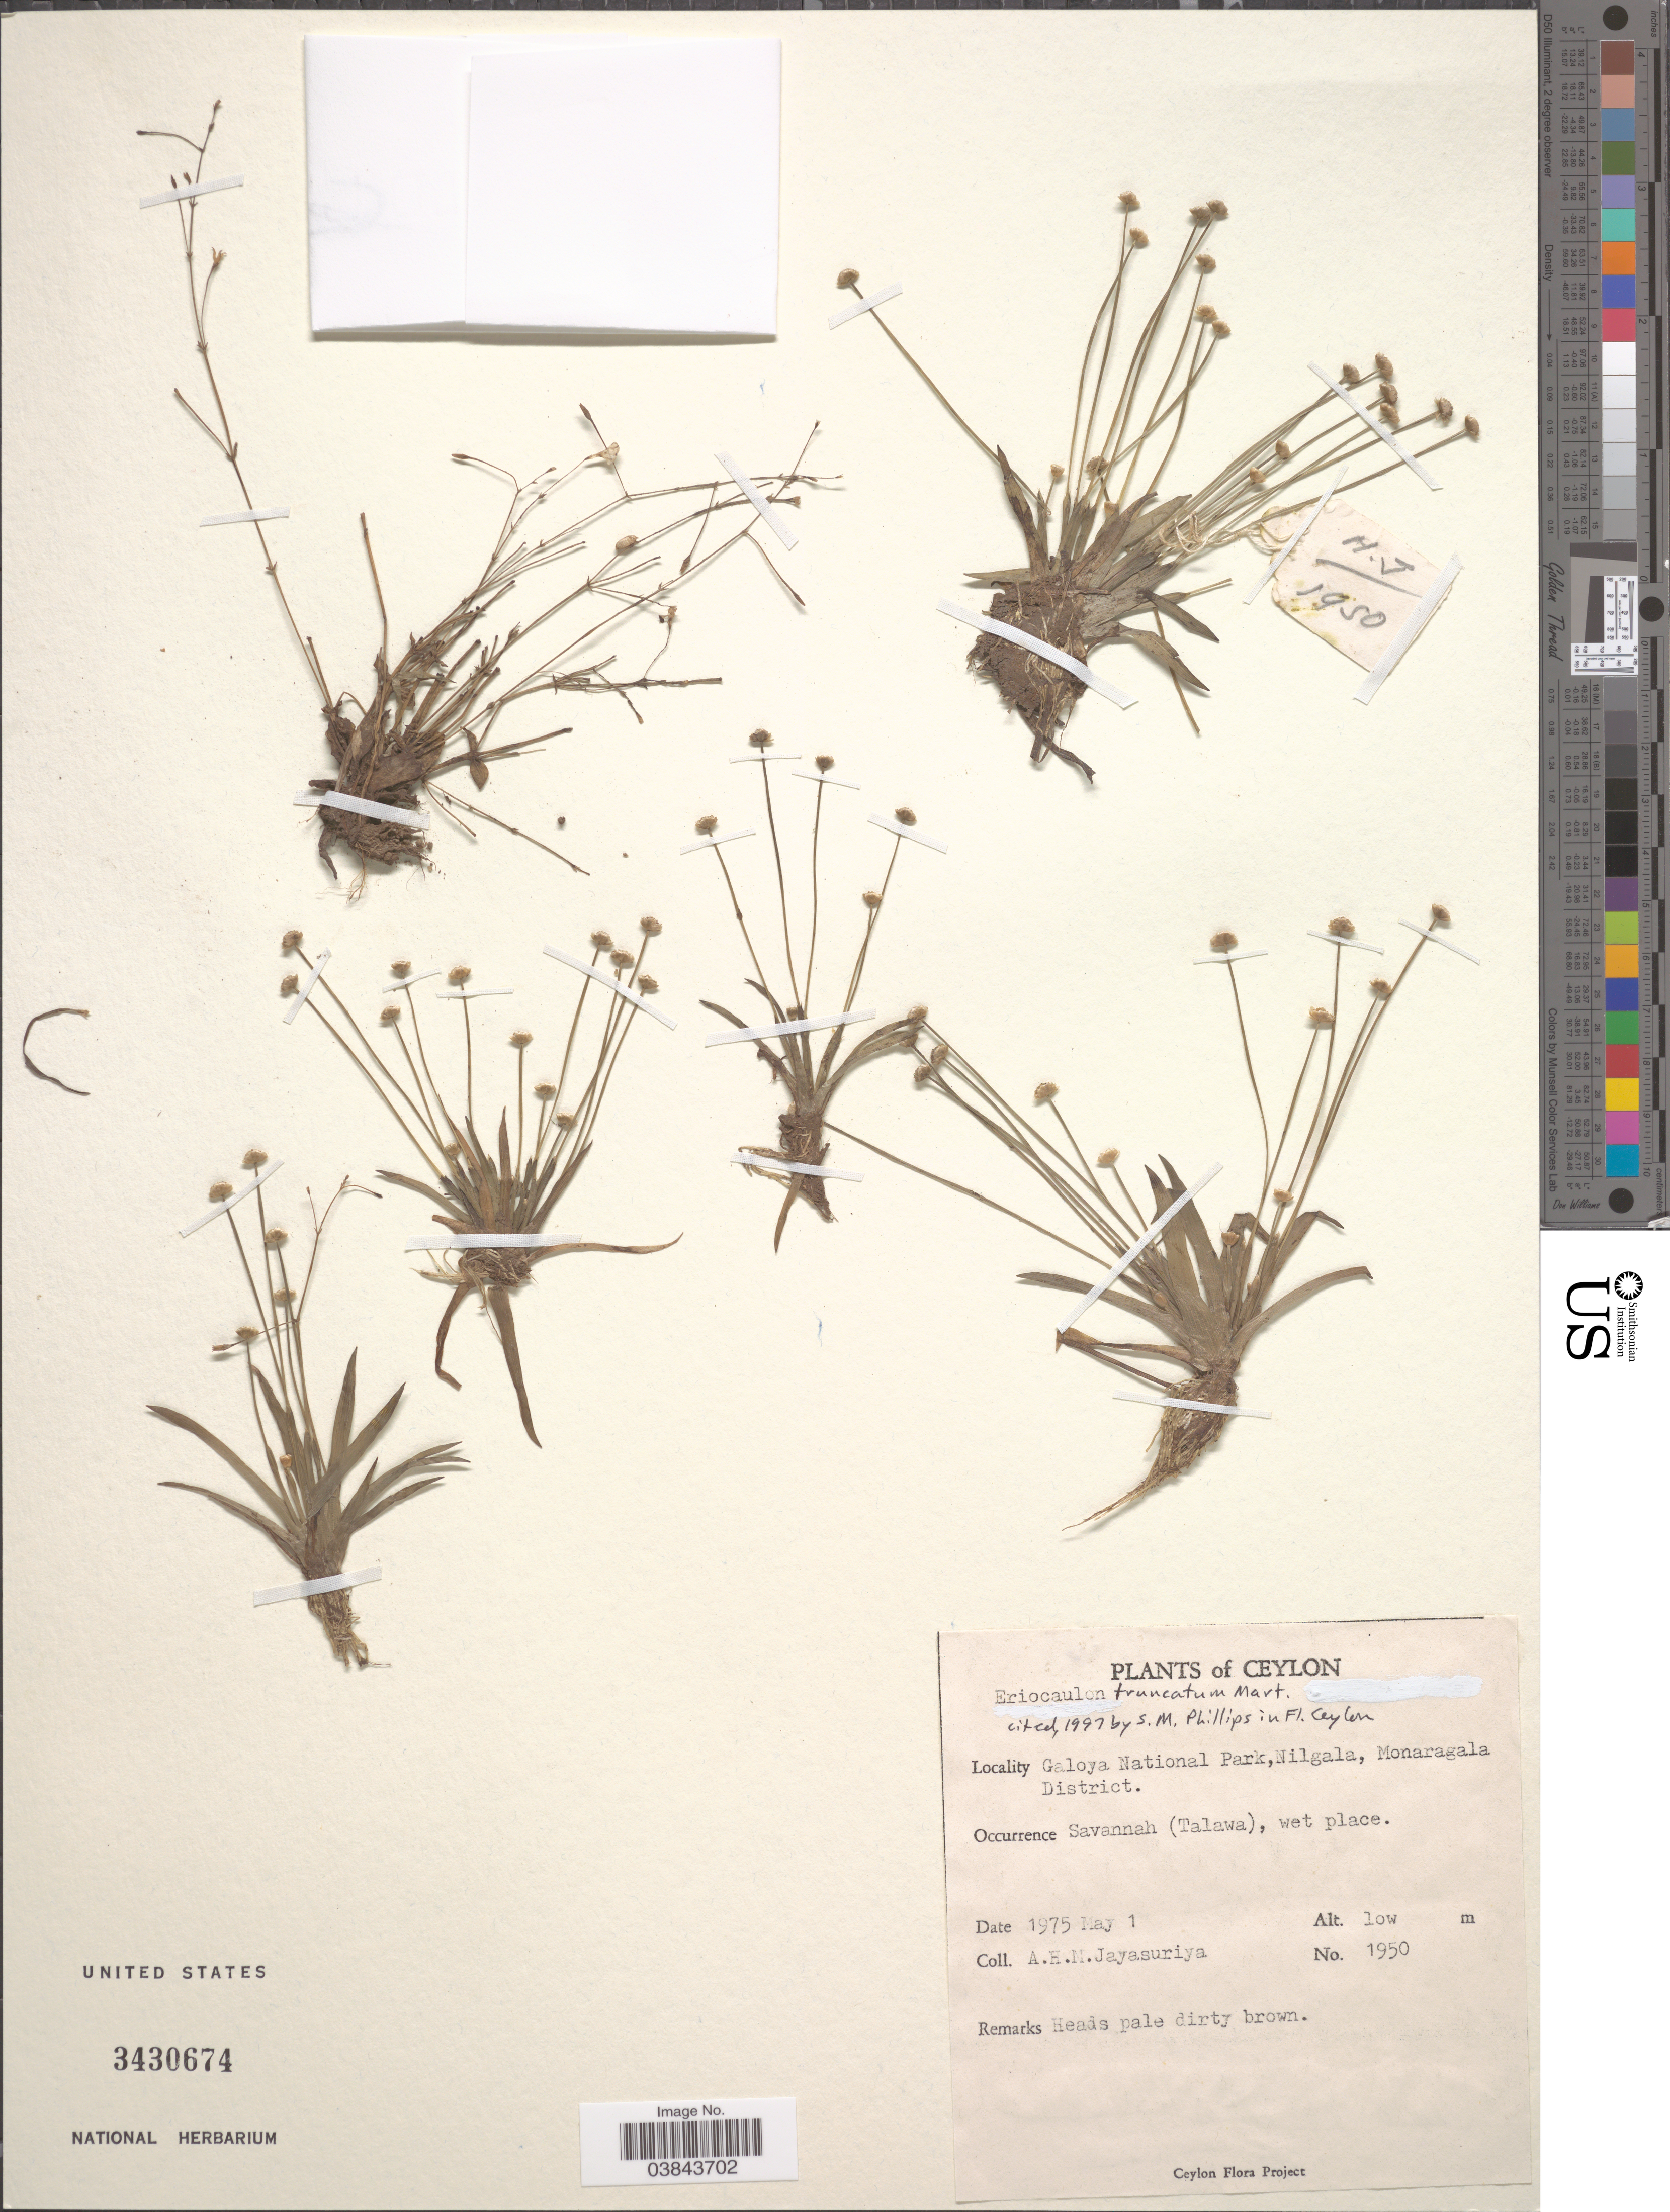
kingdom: Plantae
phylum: Tracheophyta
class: Liliopsida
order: Poales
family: Eriocaulaceae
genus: Eriocaulon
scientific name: Eriocaulon truncatum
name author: Buch.-Ham. ex Mart.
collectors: A. H. Jayasuriya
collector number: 1950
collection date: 1975-05-01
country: Sri Lanka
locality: Ceylon. Galoya National Park, Nilgala, Monaragala District. Savannah (Talawa).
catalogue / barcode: US 3430674